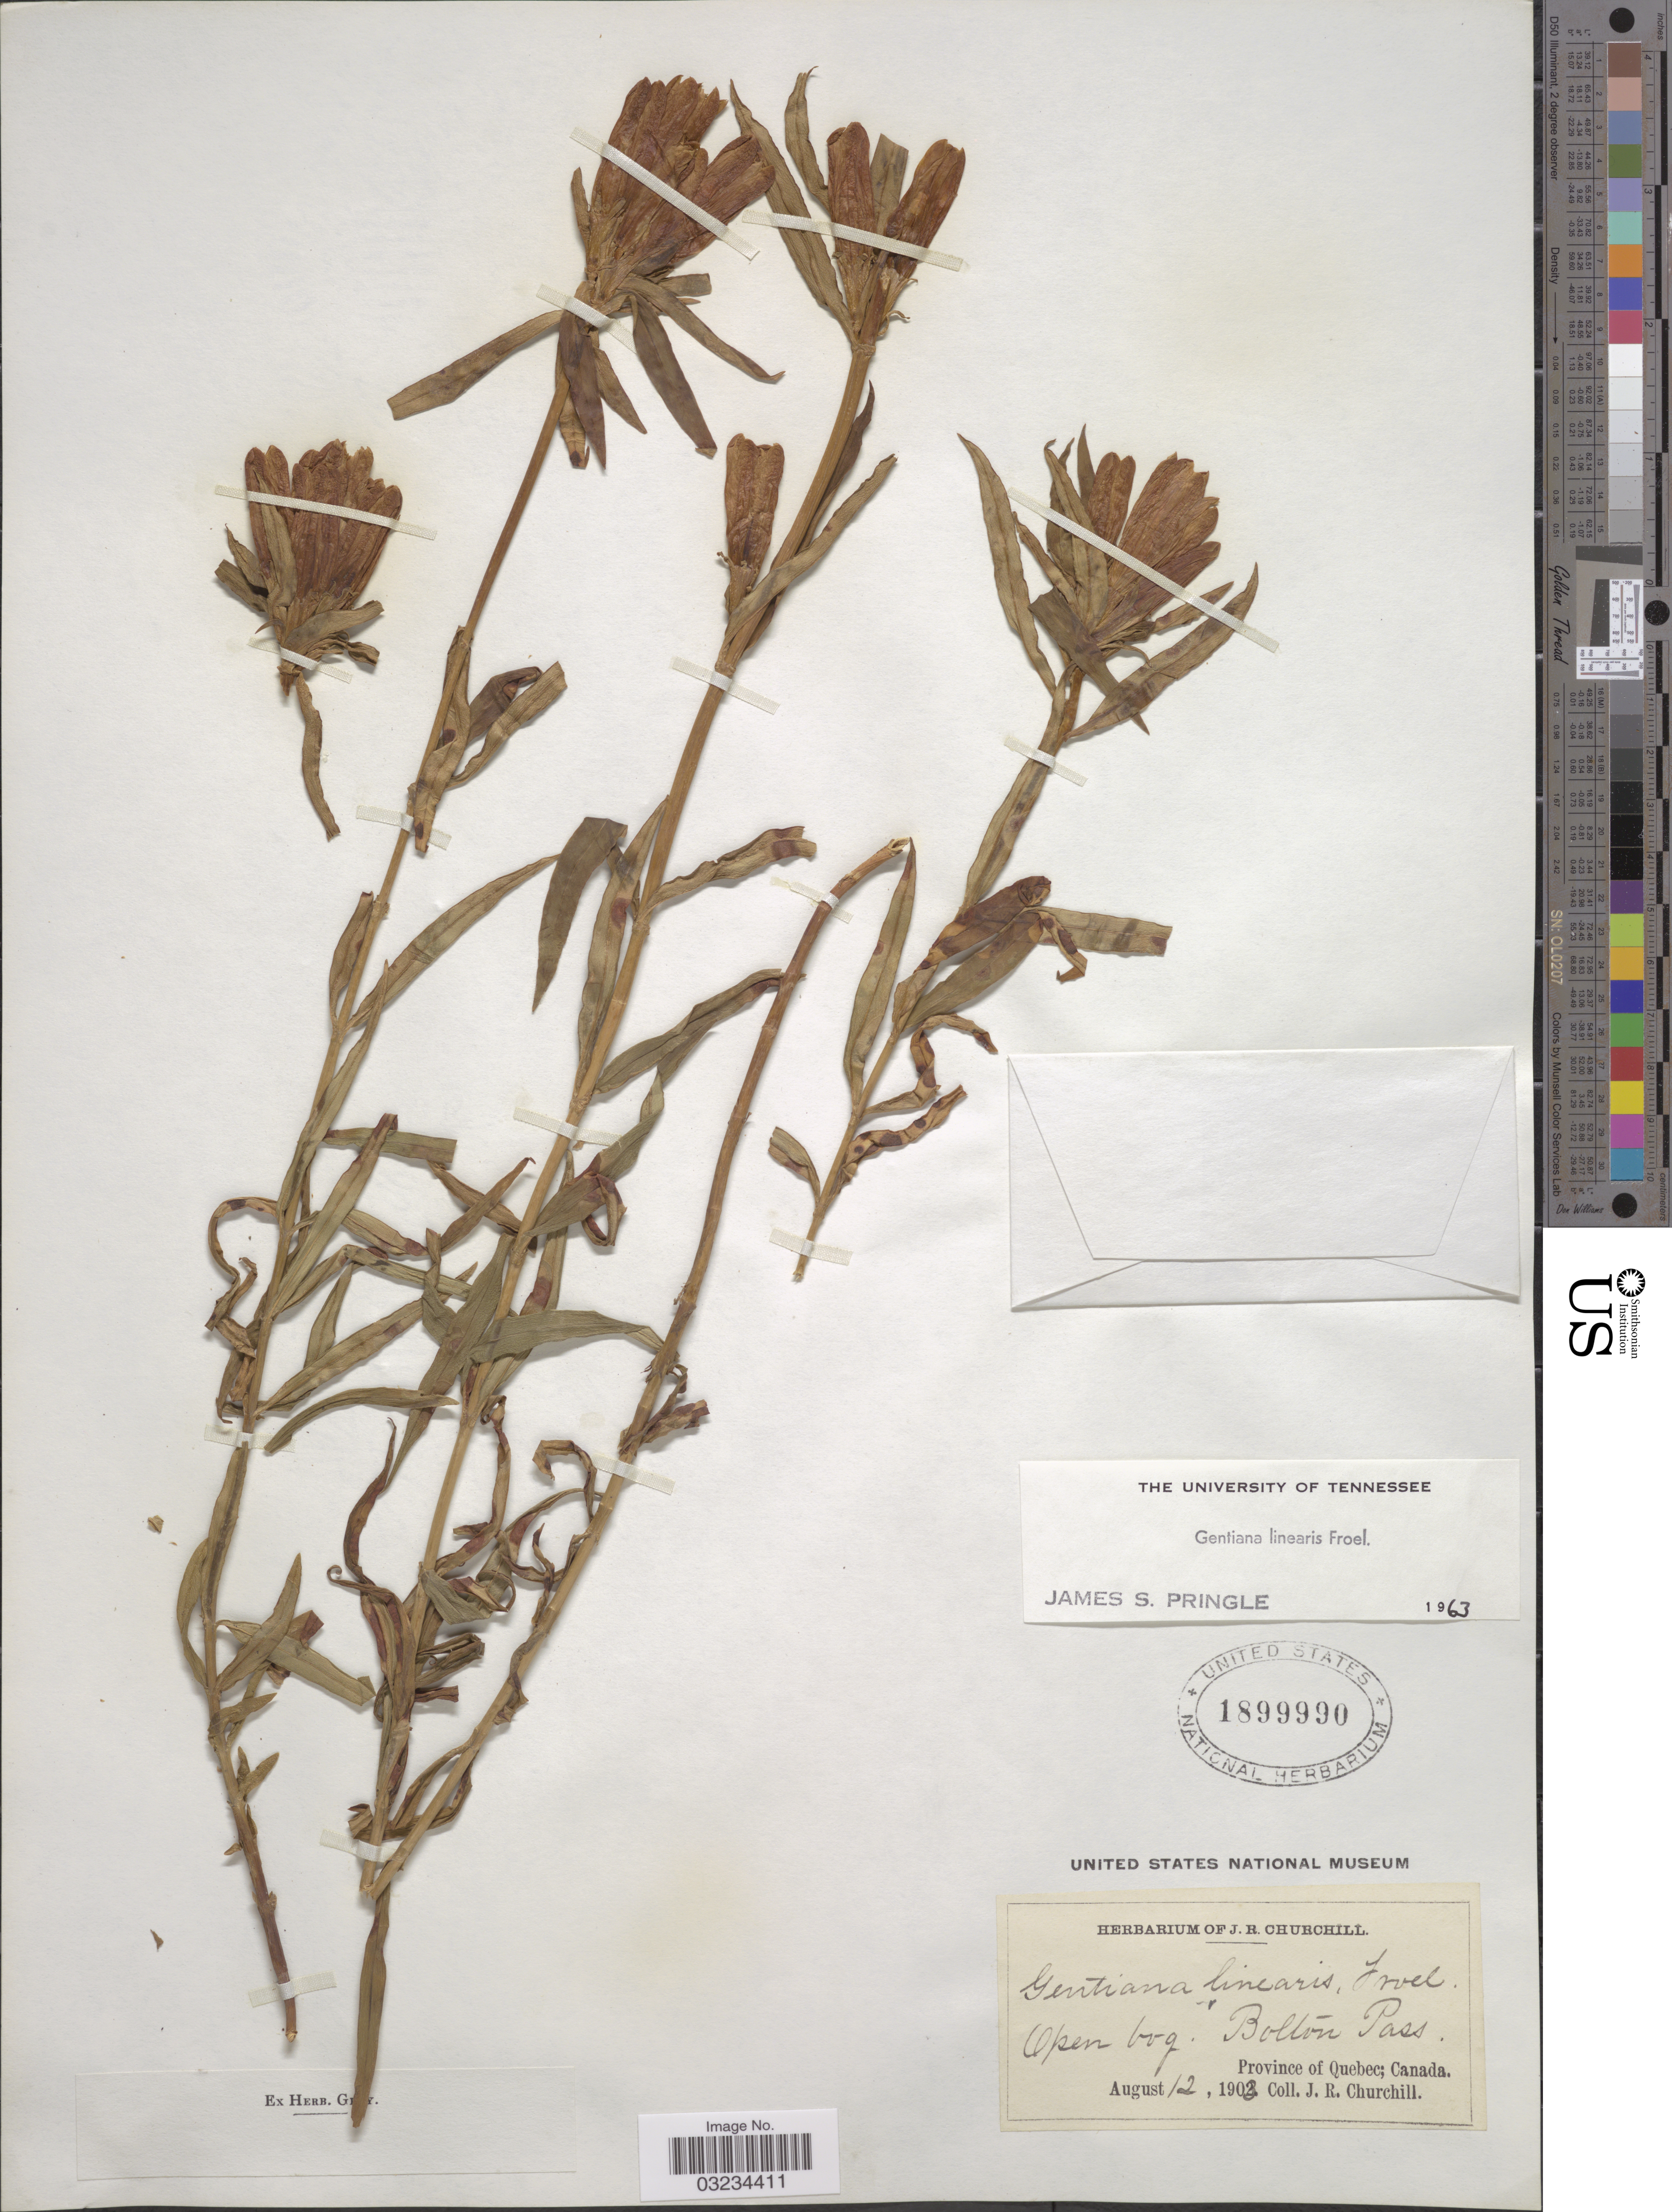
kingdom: Plantae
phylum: Tracheophyta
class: Magnoliopsida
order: Gentianales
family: Gentianaceae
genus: Gentiana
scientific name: Gentiana linearis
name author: Froel.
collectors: J. Churchill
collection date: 1903-08-12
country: Canada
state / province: Quebec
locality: Bolton Pass.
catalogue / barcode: US 1899990